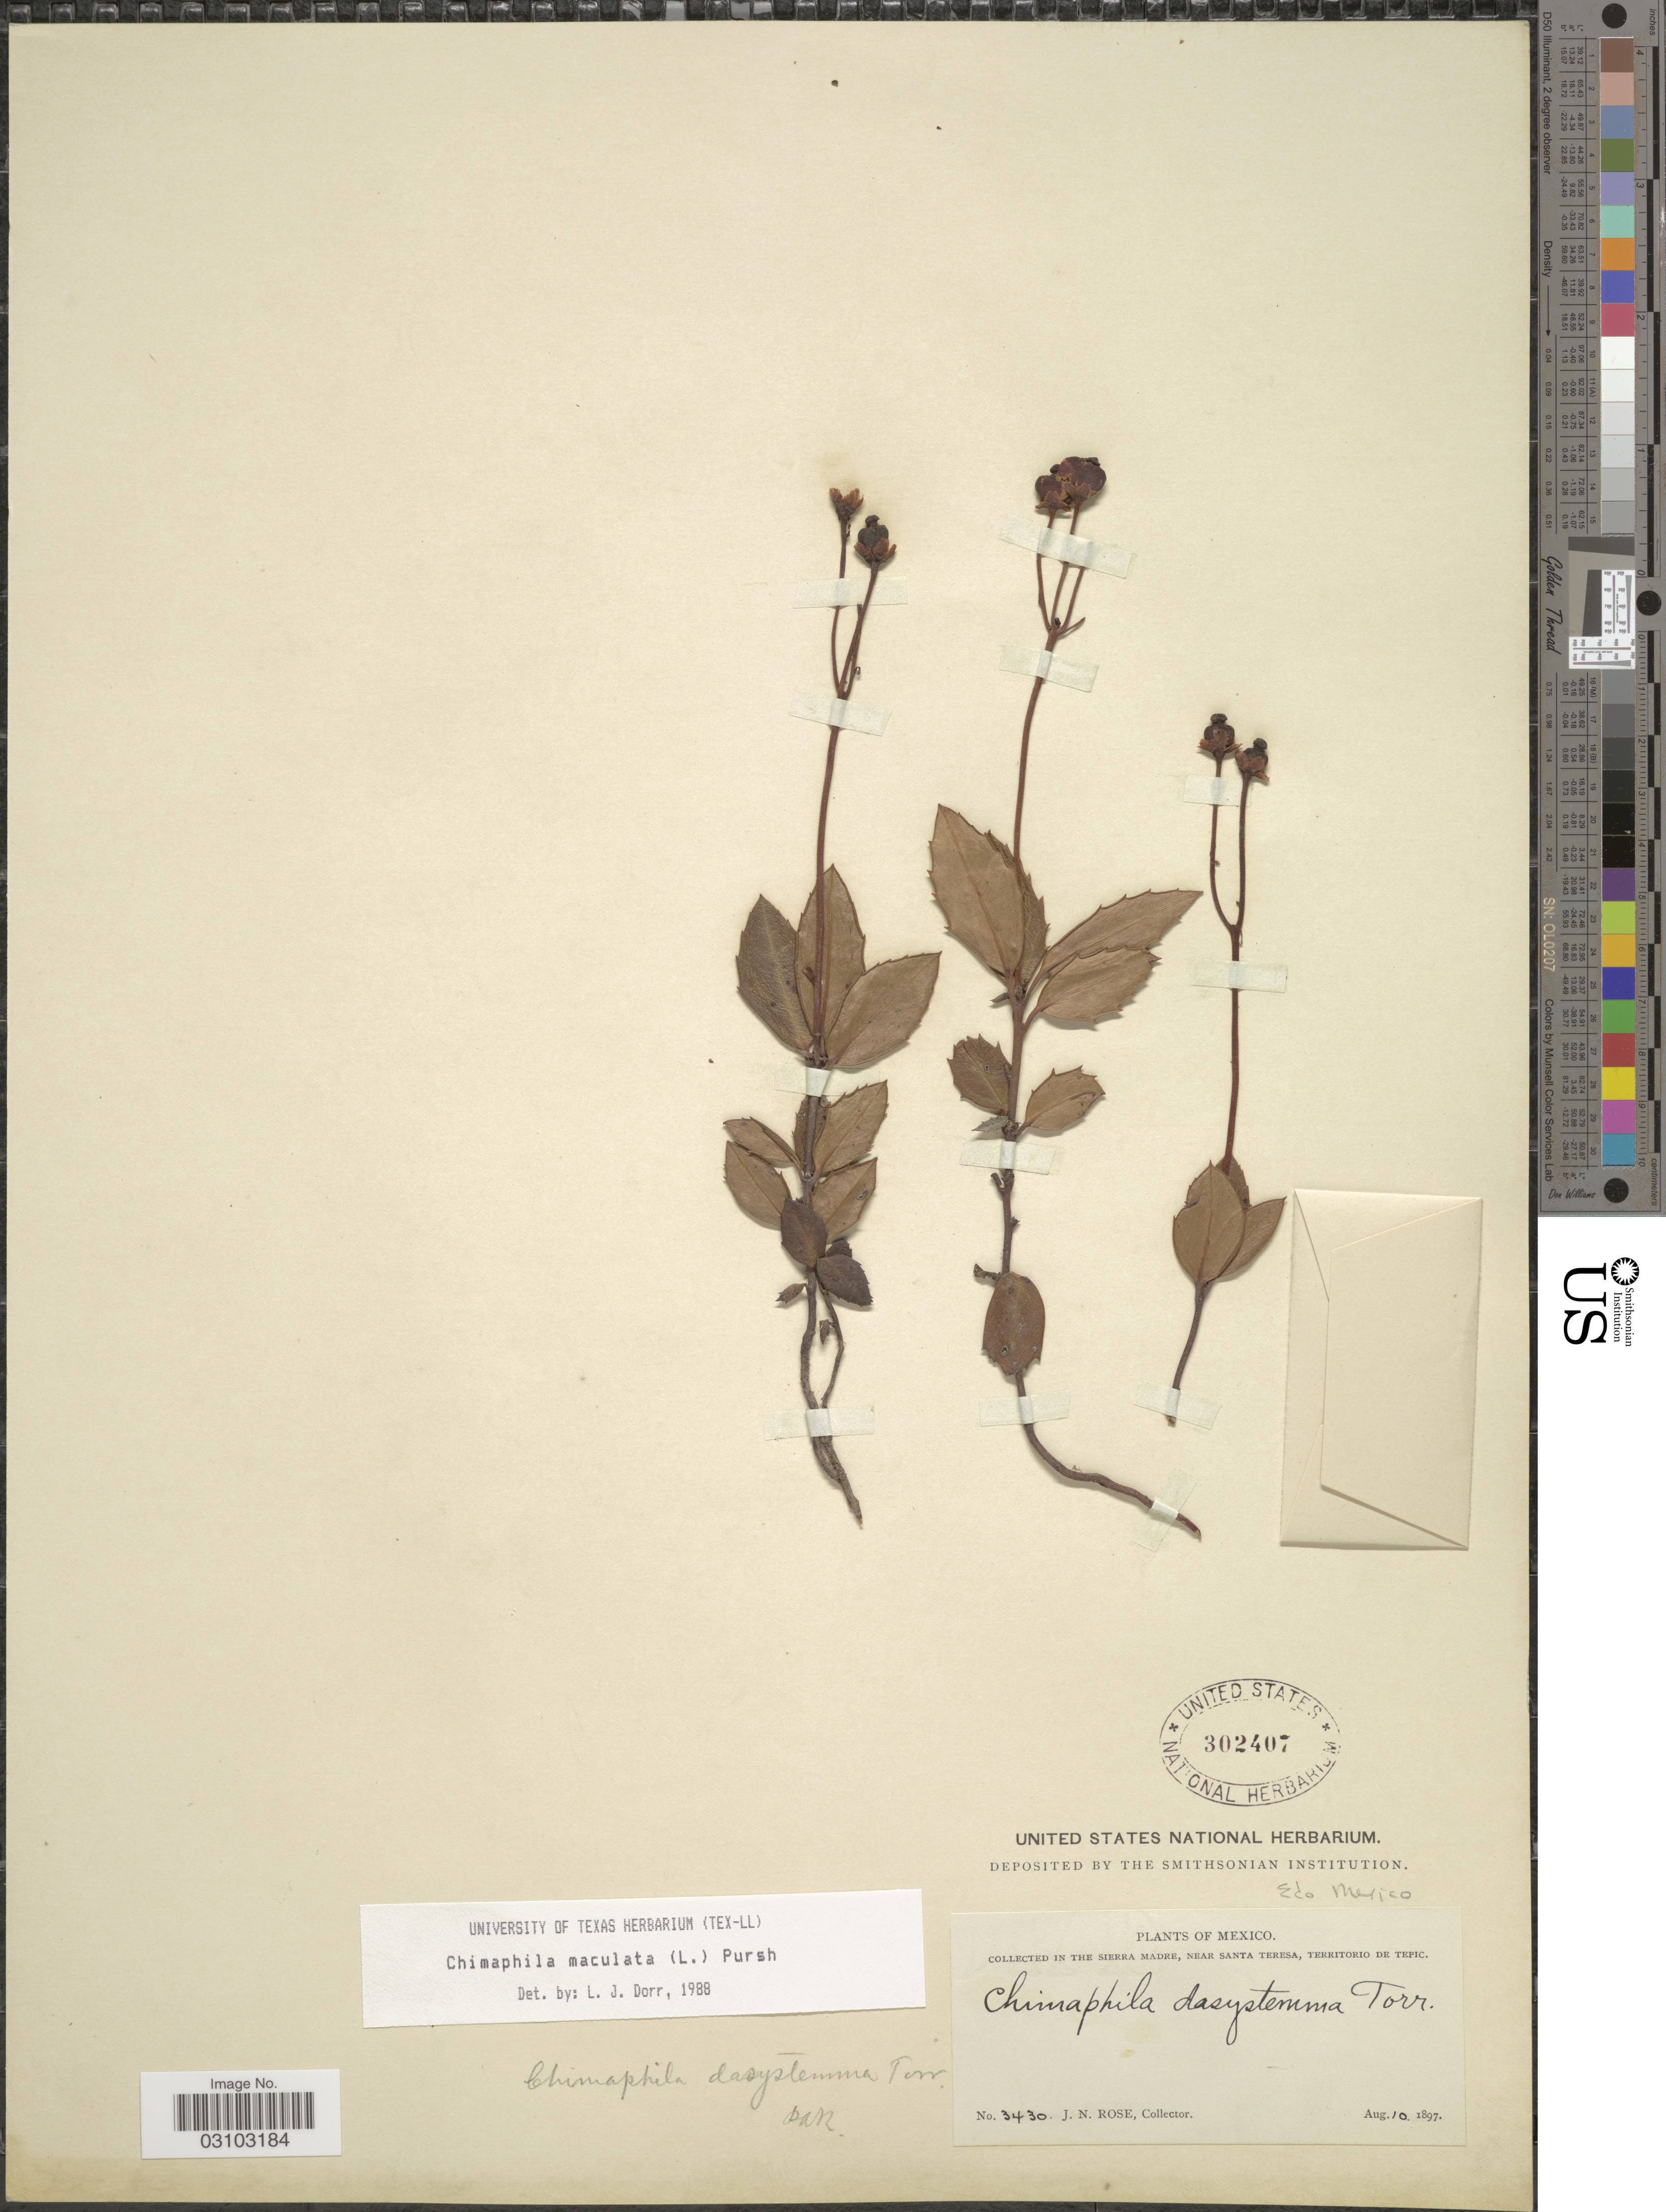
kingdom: Plantae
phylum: Tracheophyta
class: Magnoliopsida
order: Ericales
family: Ericaceae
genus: Chimaphila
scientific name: Chimaphila maculata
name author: (L.) Pursh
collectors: J. N. Rose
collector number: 3430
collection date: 1897-08-10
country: Mexico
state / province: México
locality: In the Sierra Madre, near Santa Teresa, Territorio de Tepic.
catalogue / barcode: US 302407